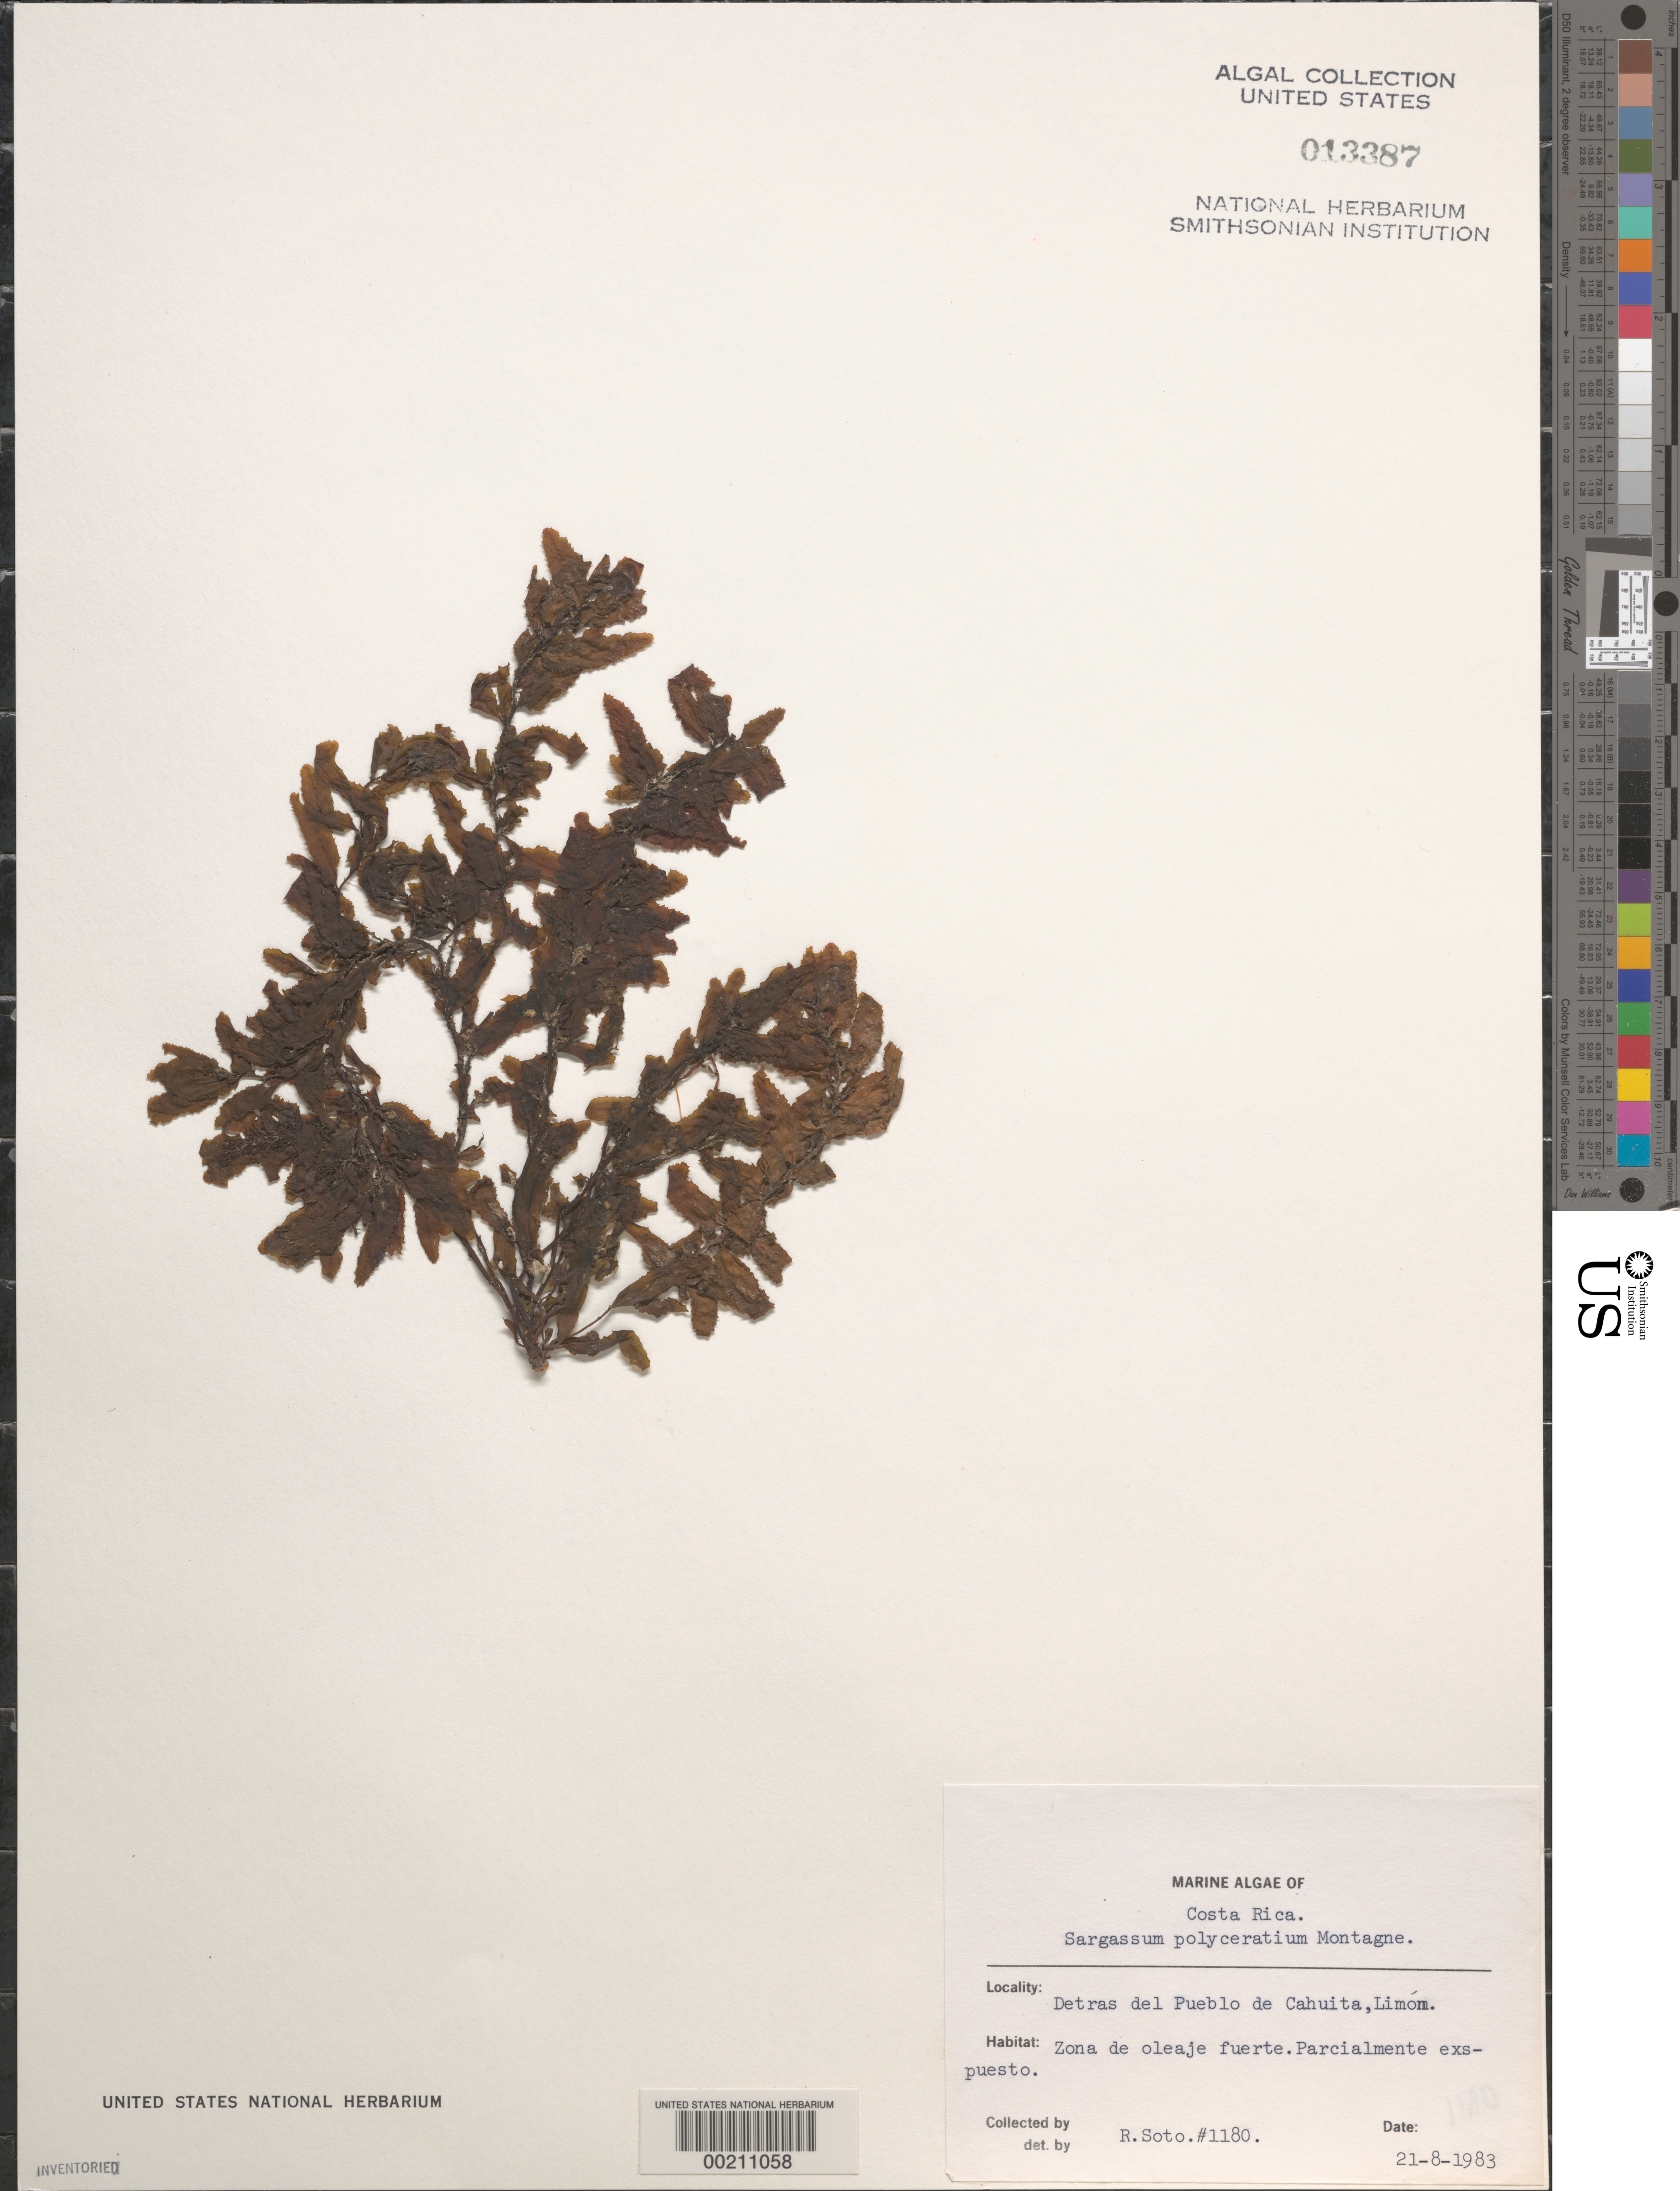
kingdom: Chromista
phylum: Ochrophyta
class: Phaeophyceae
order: Fucales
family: Sargassaceae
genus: Sargassum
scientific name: Sargassum polyceratium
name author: Mont.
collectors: R. Soto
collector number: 1180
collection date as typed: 21 Aug 1983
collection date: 1983-08-21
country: Costa Rica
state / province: Limón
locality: Cahuita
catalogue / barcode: US 13387